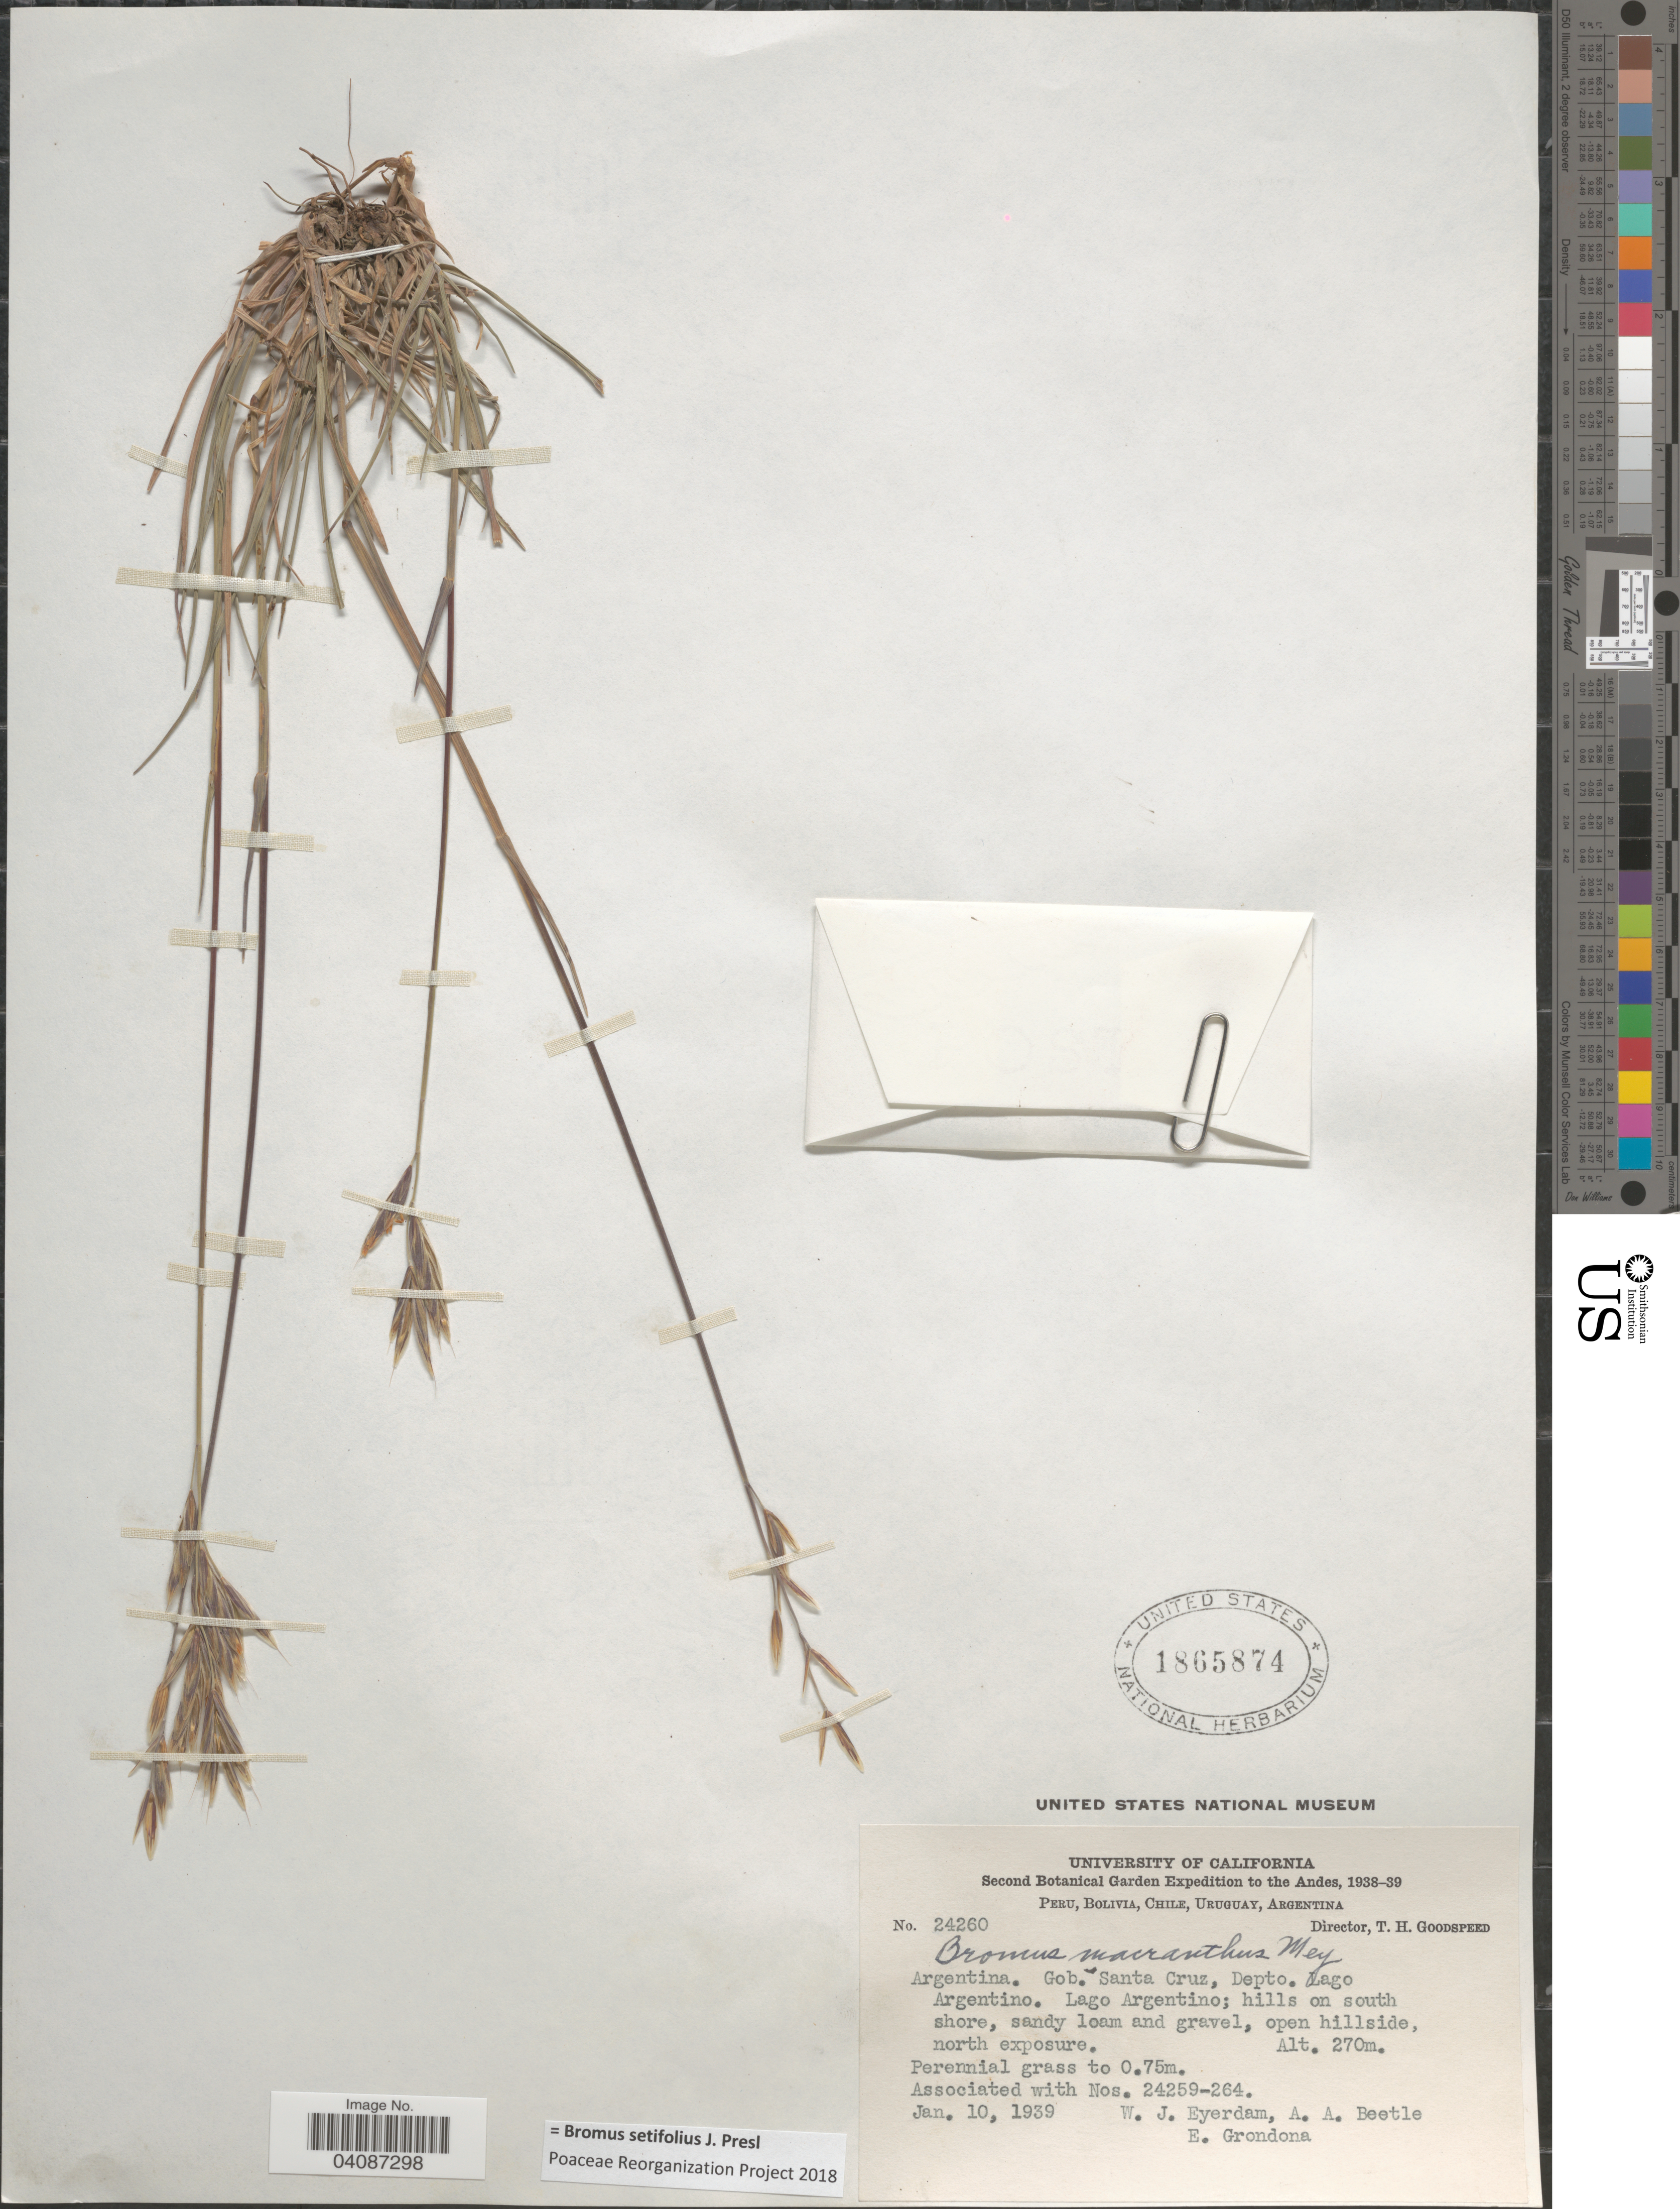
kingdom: Plantae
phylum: Tracheophyta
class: Liliopsida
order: Poales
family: Poaceae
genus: Bromus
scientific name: Bromus setifolius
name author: J. Presl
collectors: W. J. Eyerdam, A. A. Beetle & E. Grondona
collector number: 24260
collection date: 1939-01-10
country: Argentina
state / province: Santa Cruz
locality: Gob. Santa Cruz, Depto. Lago Argentino. Lago Argentino; hills on south shore, sandy loam and gravel, open hillside, north exposure.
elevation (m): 270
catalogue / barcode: US 1865874